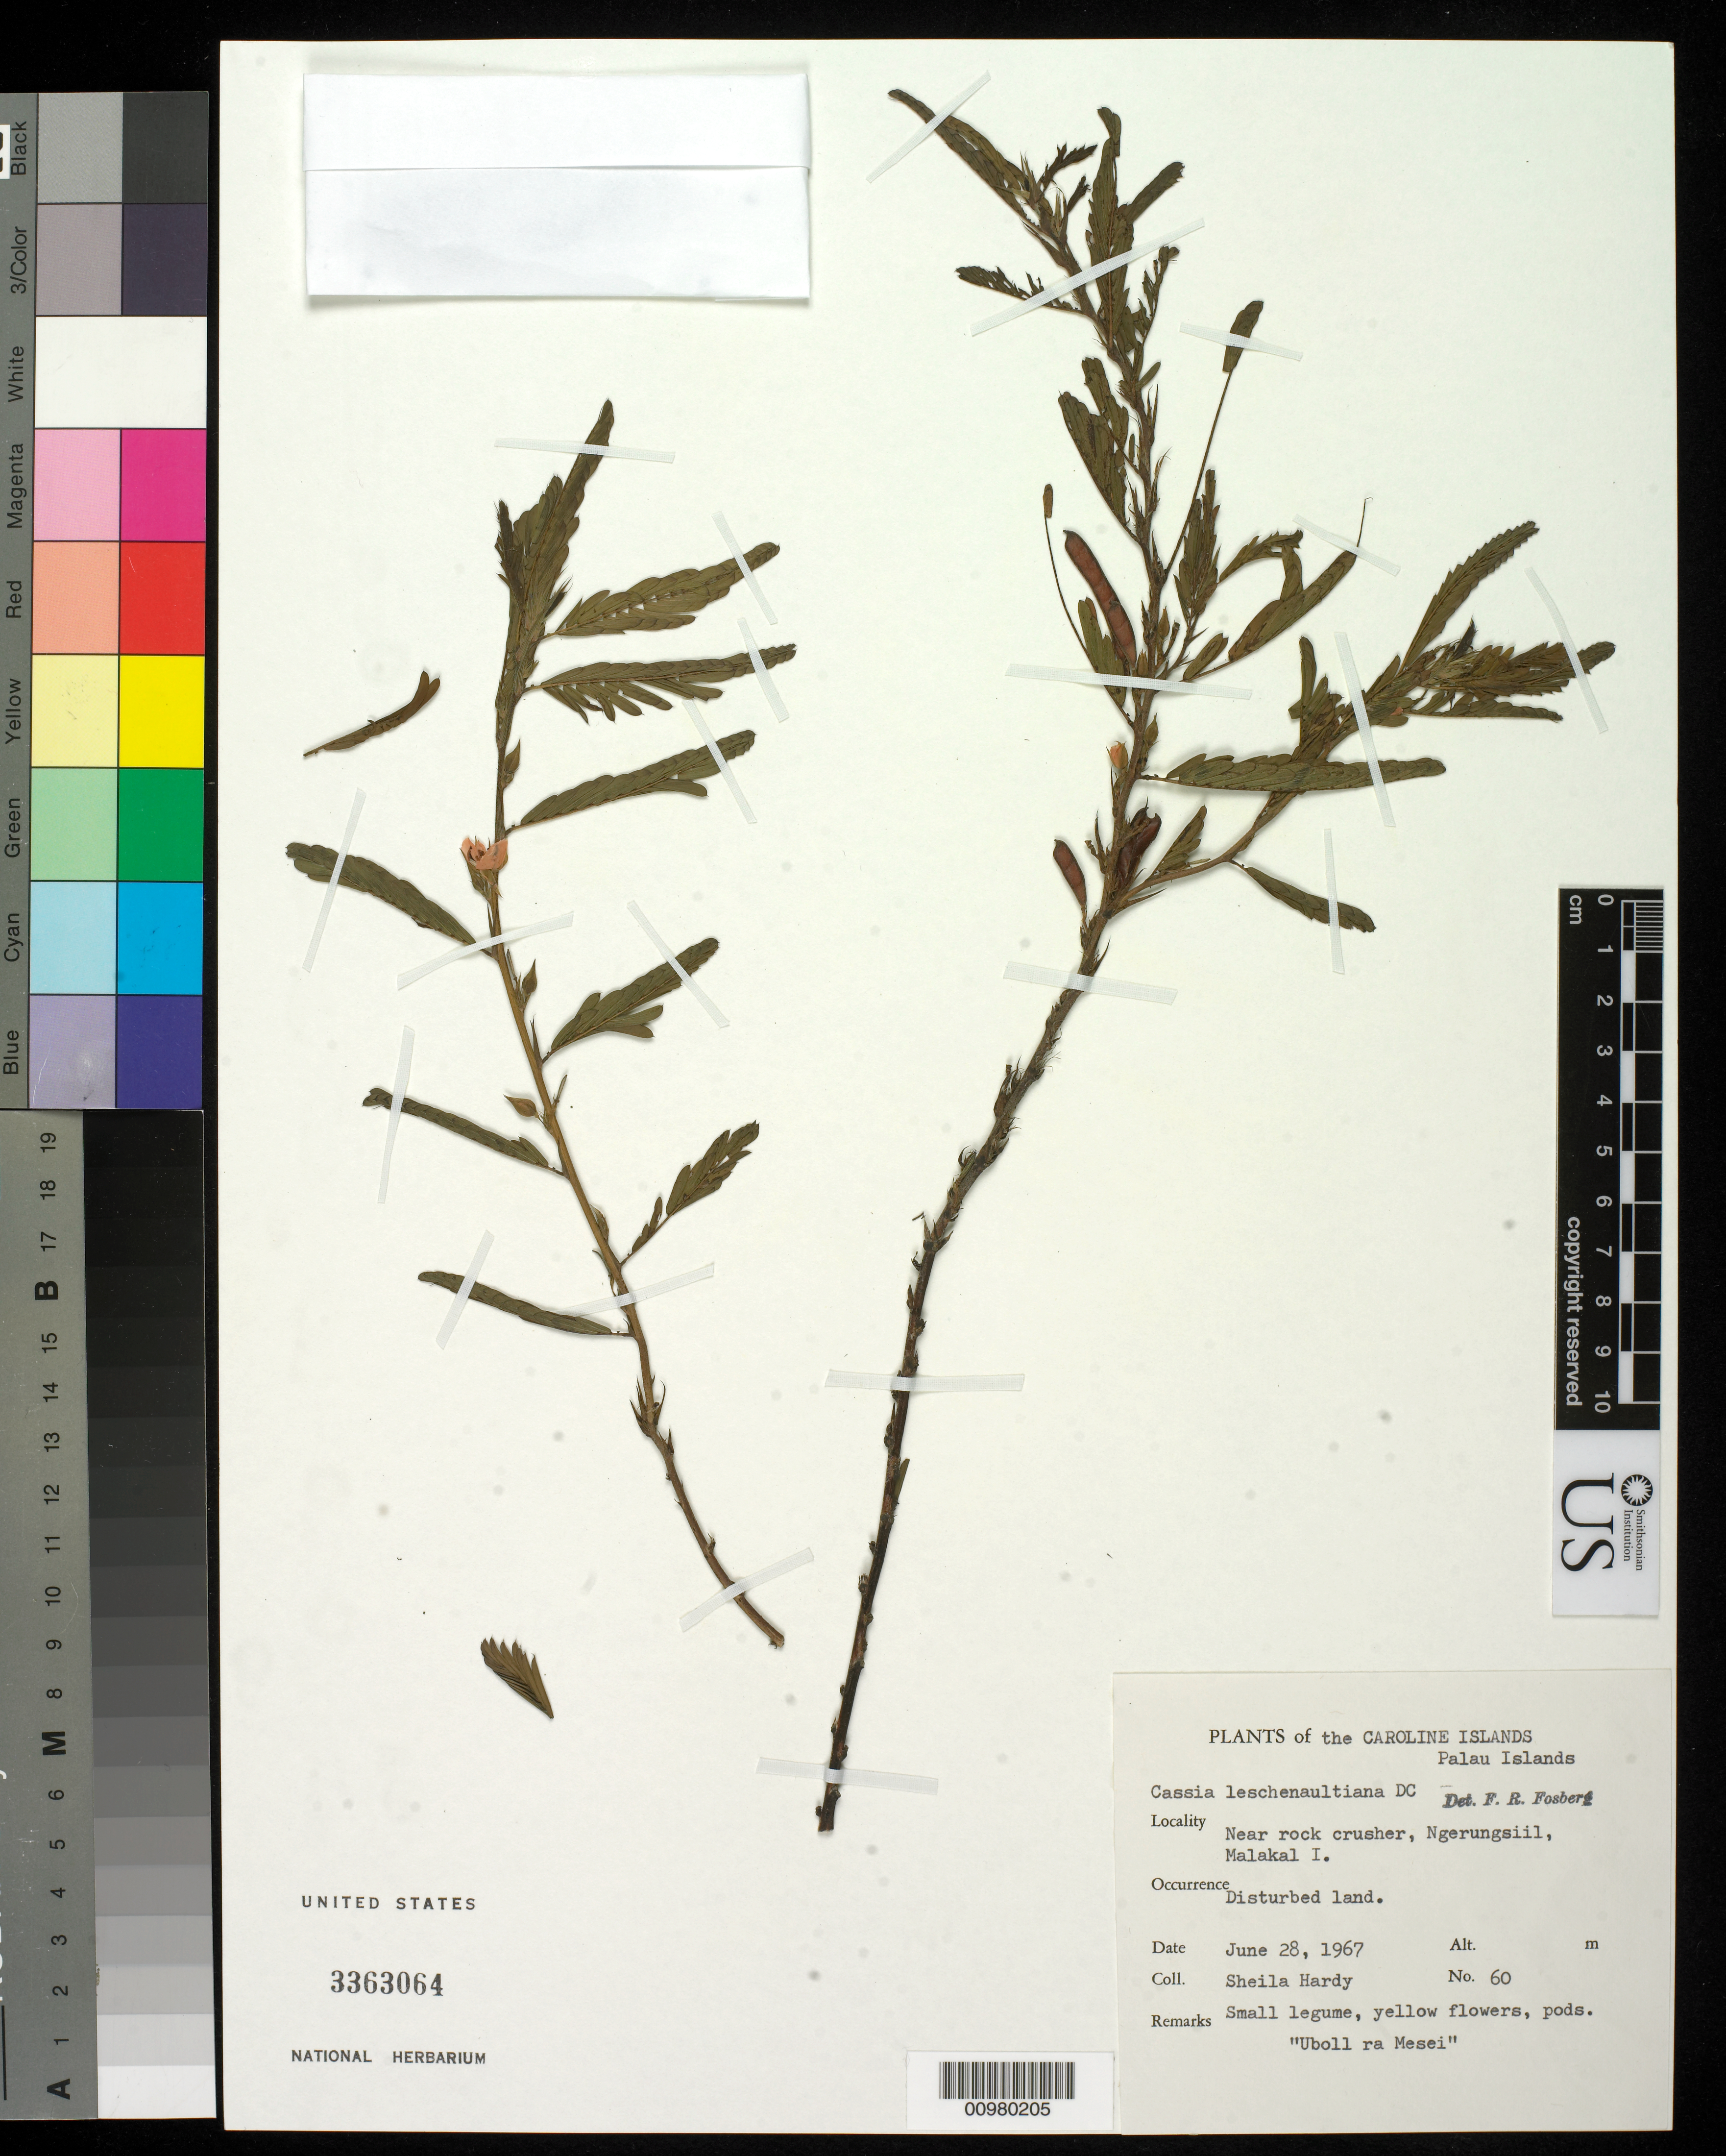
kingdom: Plantae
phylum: Tracheophyta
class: Magnoliopsida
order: Fabales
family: Fabaceae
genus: Chamaecrista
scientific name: Chamaecrista nictitans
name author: (L.) Moench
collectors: S. Hardy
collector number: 60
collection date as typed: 28 Jun 1967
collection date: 1967-06-28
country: Palau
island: Ngemelachel (Malakal)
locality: Ngerungsiil, near rock crusher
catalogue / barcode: US 3363064